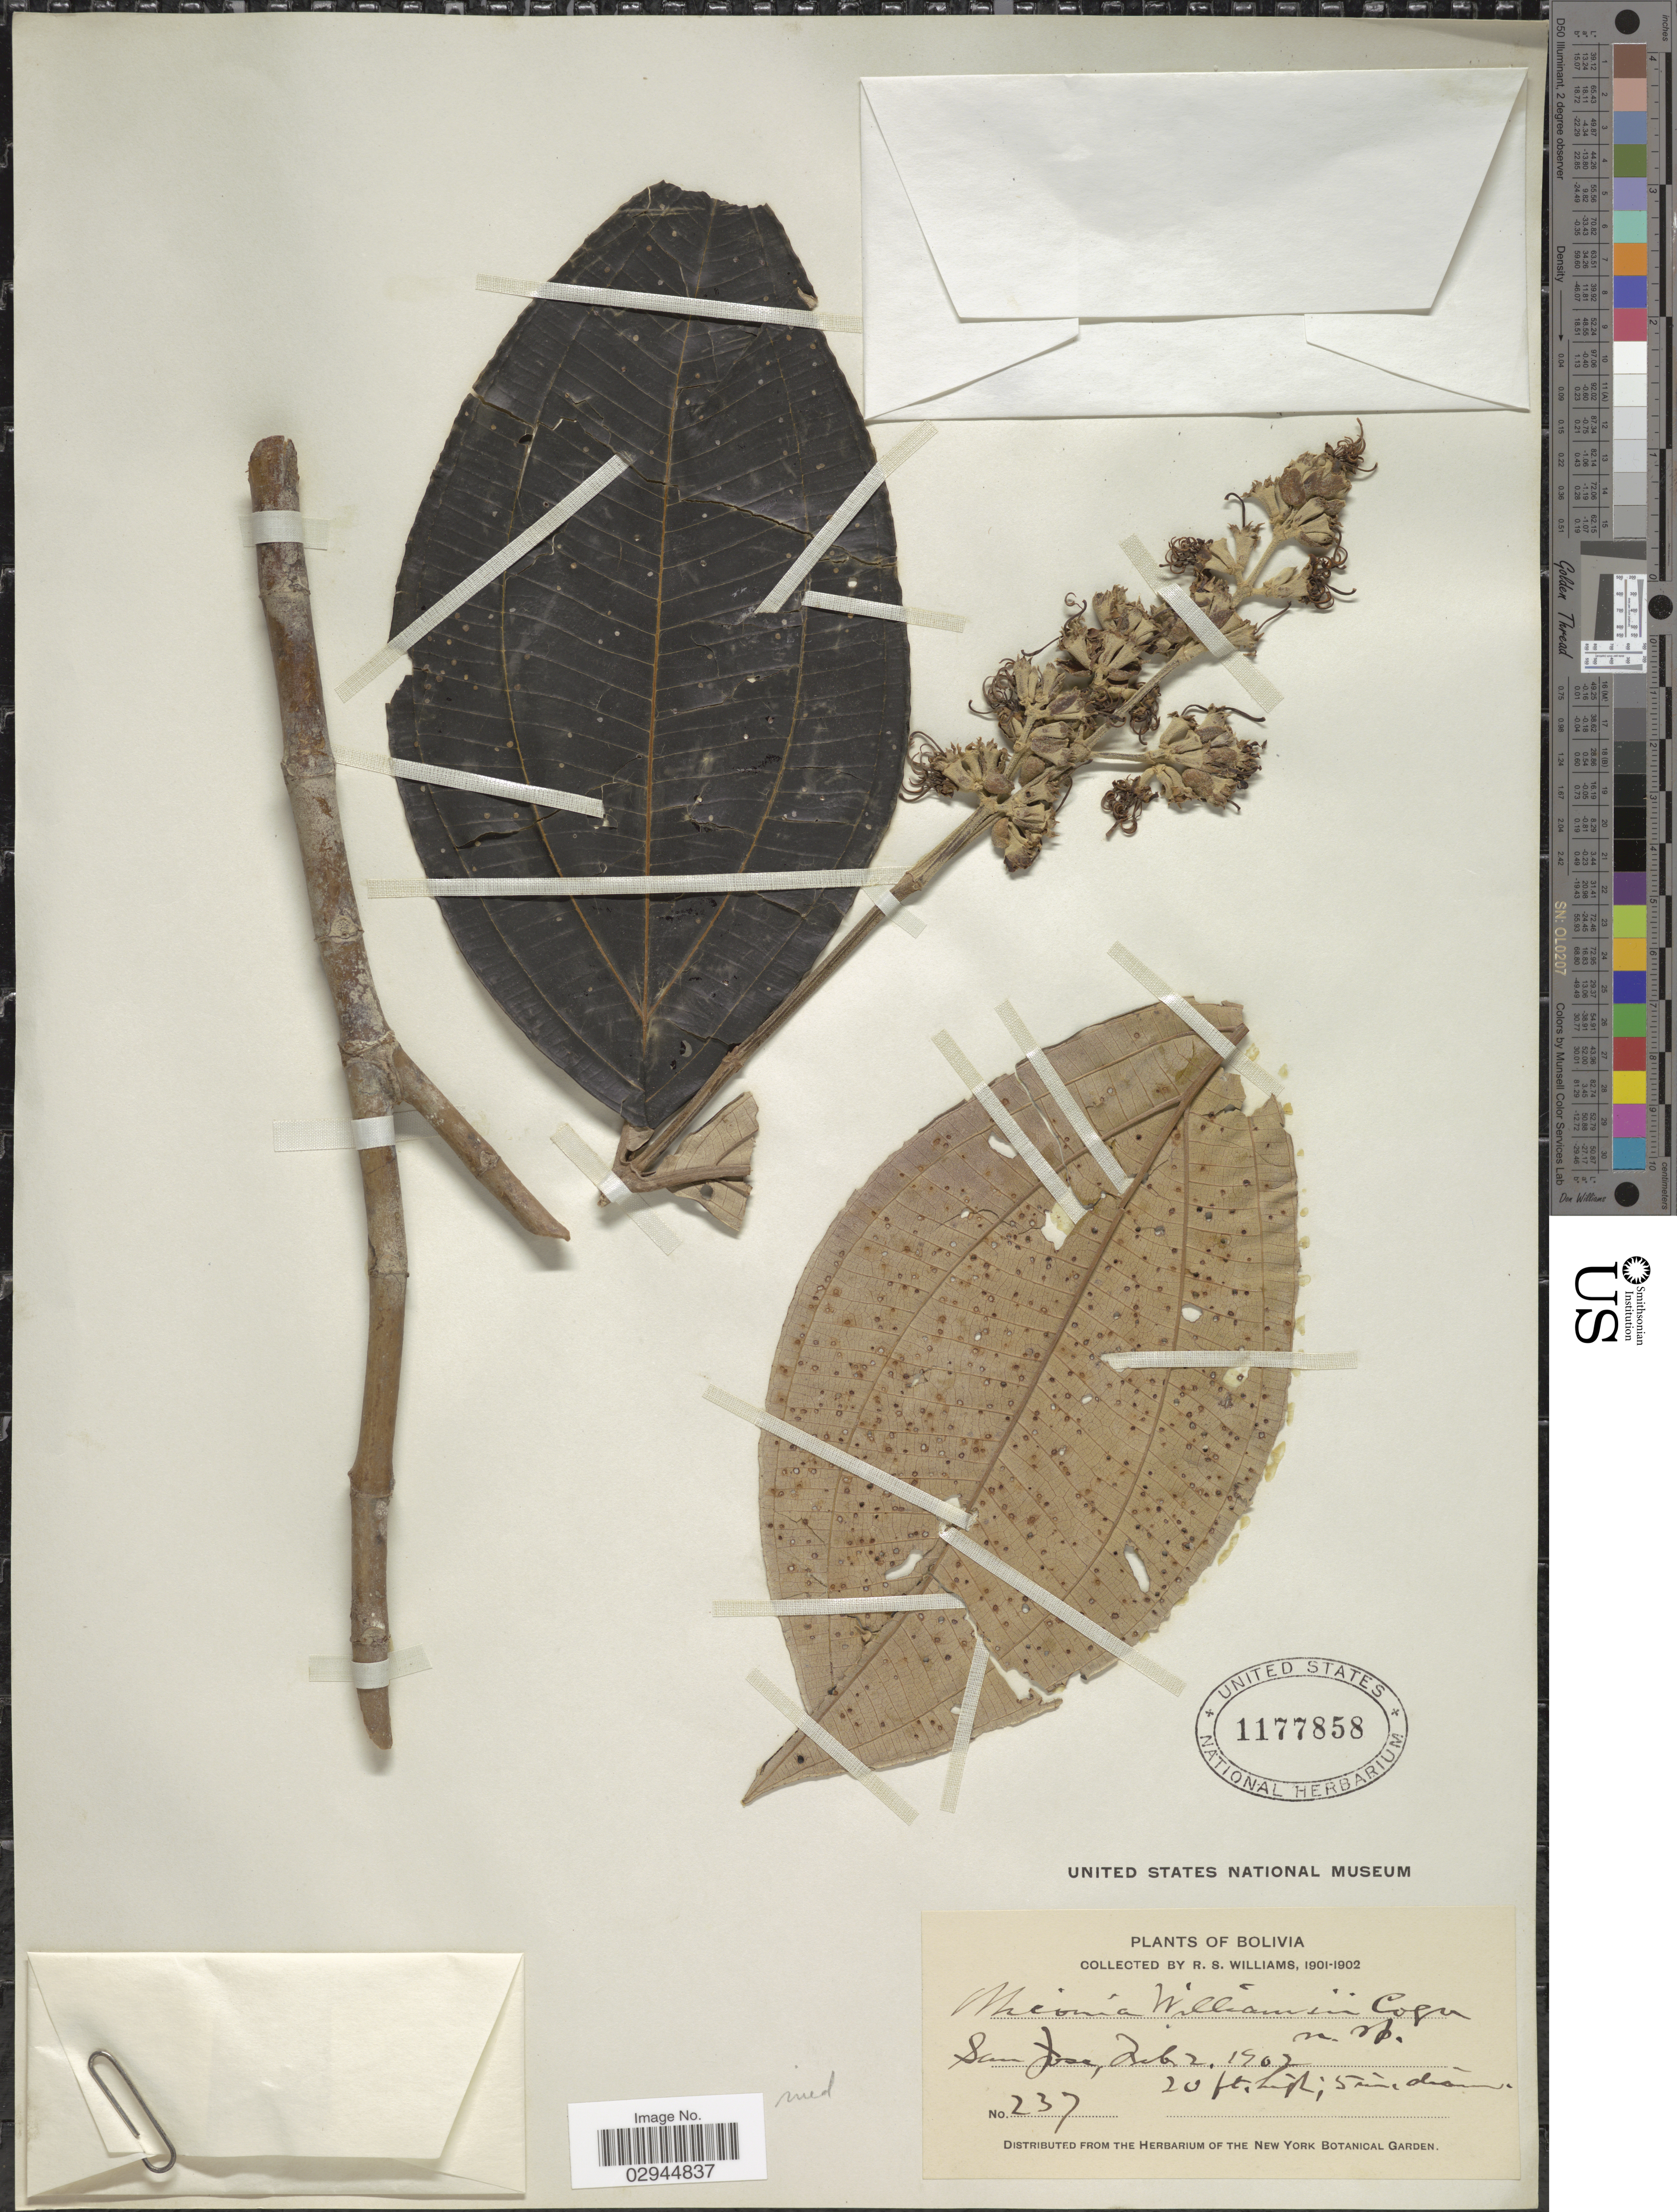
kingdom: Plantae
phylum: Tracheophyta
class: Magnoliopsida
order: Myrtales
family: Melastomataceae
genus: Miconia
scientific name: Miconia williamsii Cogn. ined.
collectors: R. S. Williams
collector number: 237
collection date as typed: Feb. 2, 1902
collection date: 1902-02-02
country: Bolivia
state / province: La Paz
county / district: Munecas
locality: San José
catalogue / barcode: US 1177858